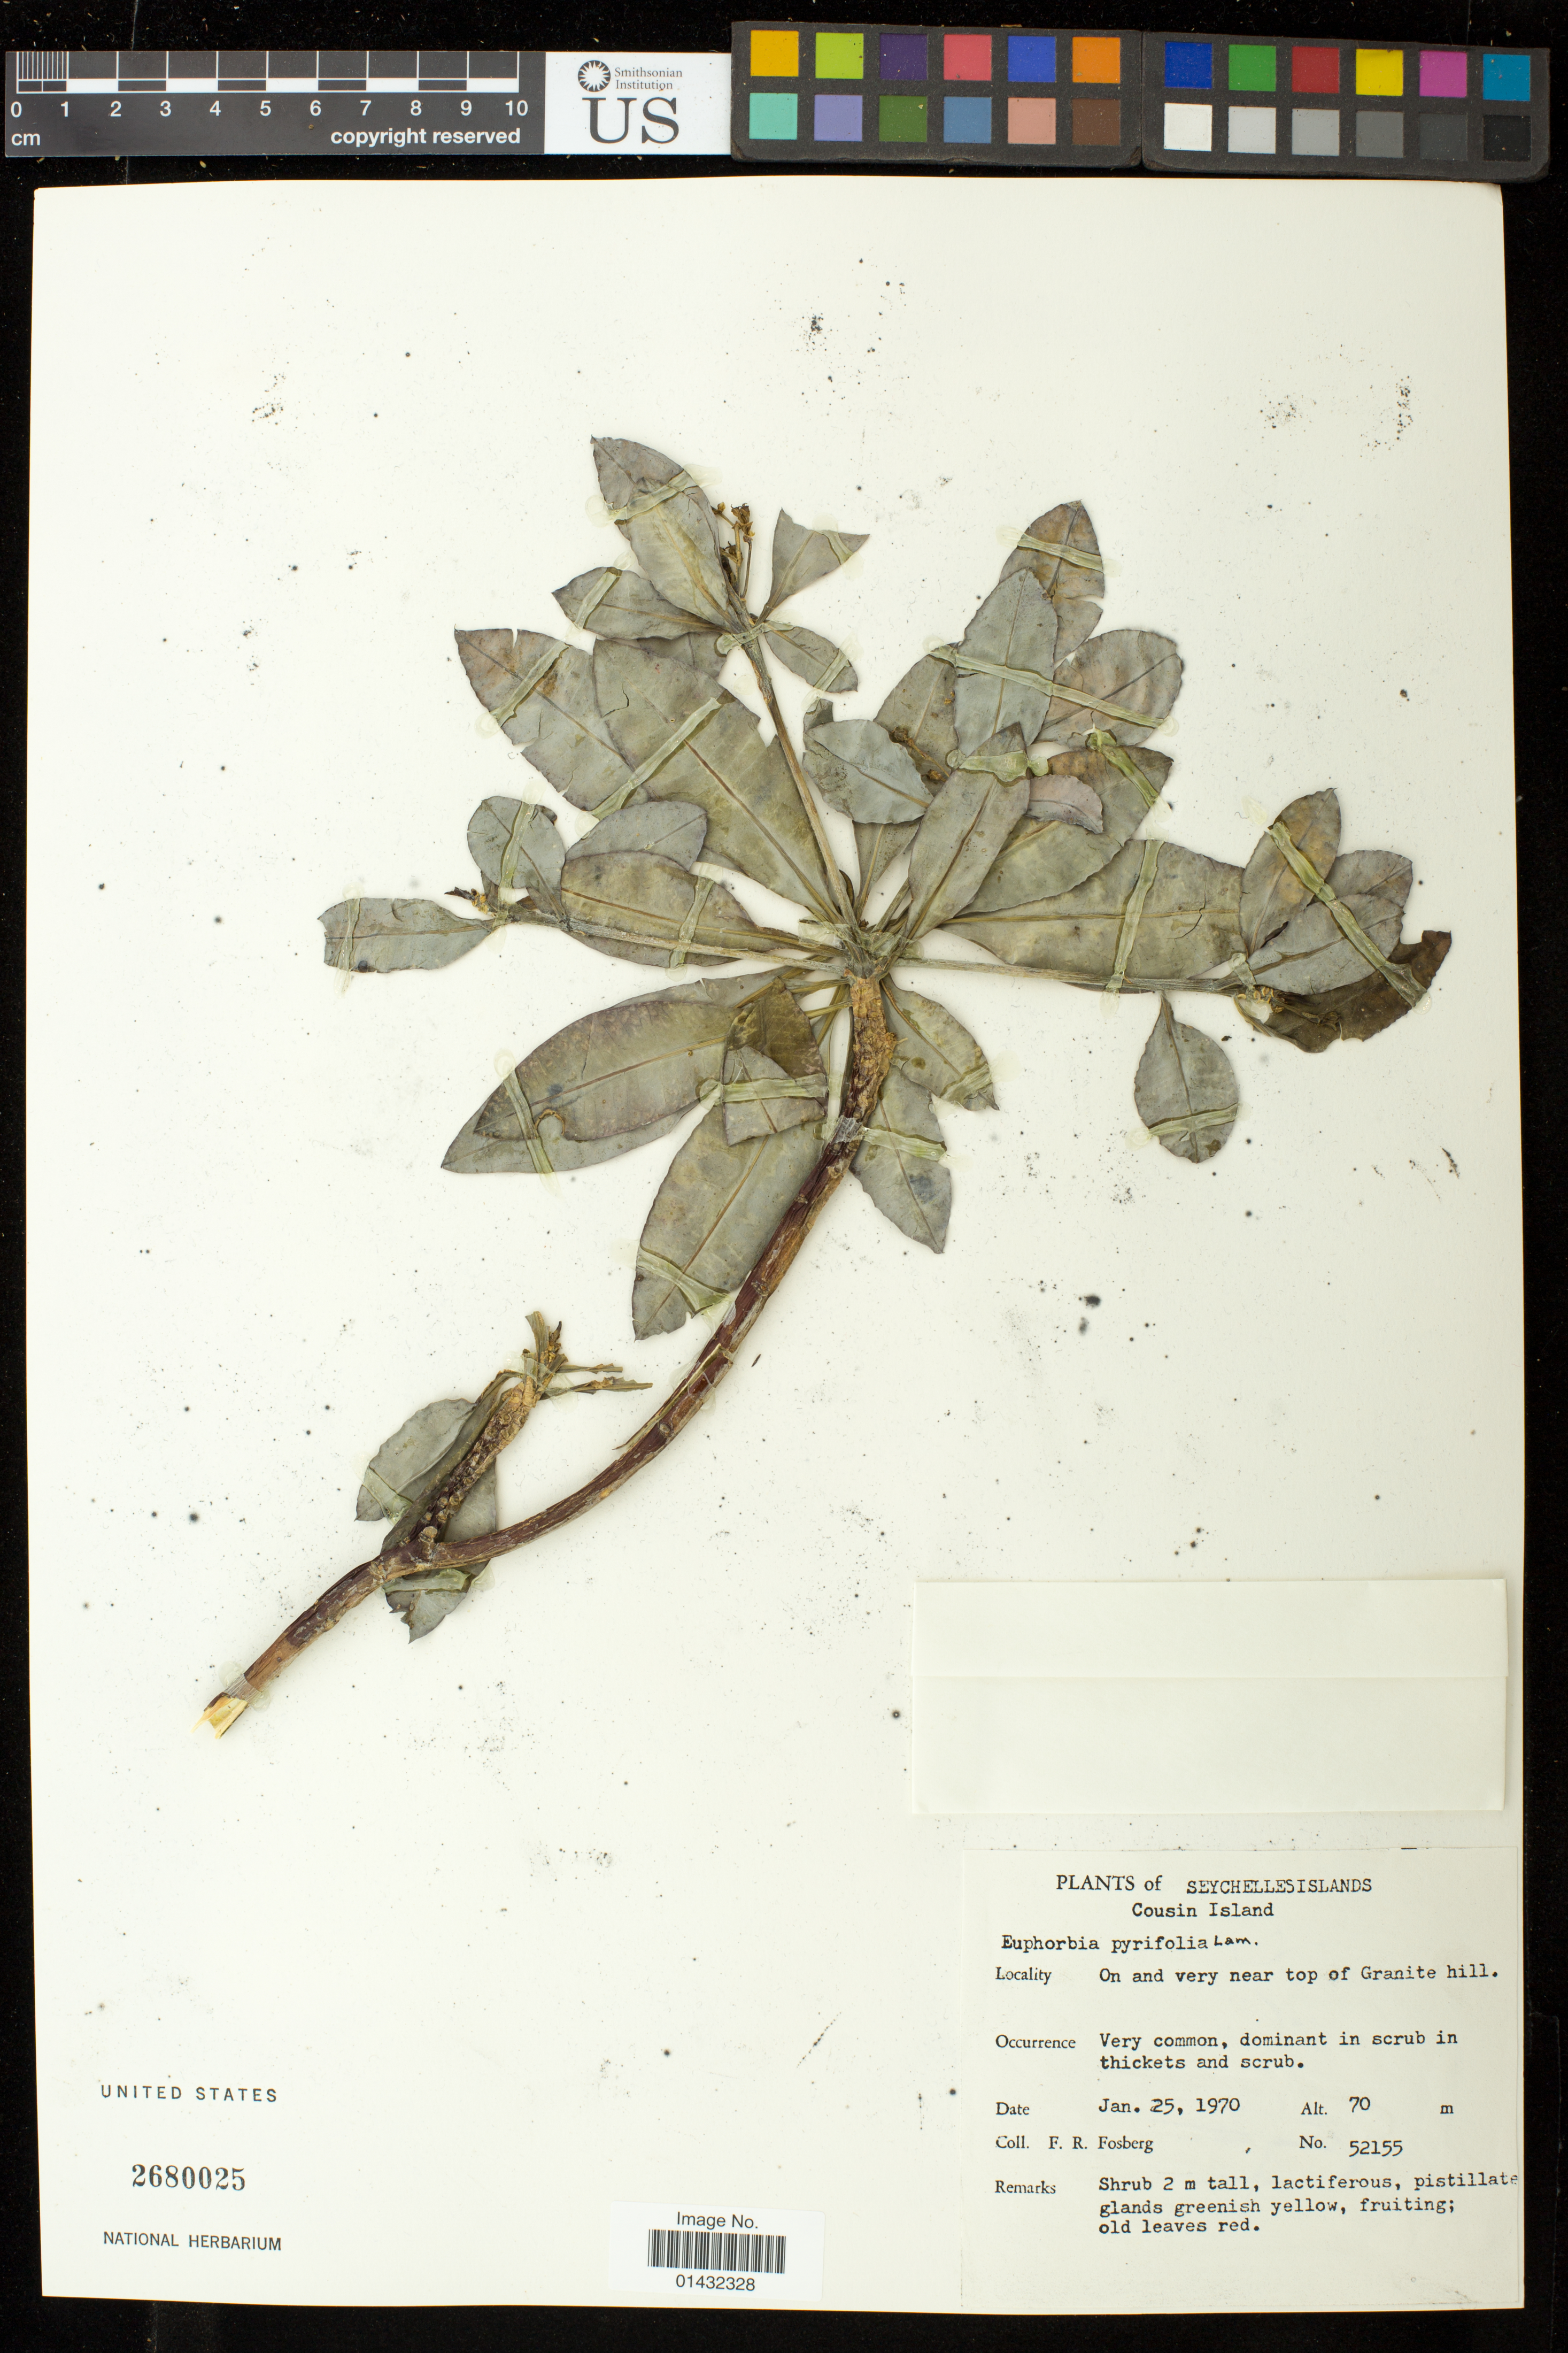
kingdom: Plantae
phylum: Tracheophyta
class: Magnoliopsida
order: Malpighiales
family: Euphorbiaceae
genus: Euphorbia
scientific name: Euphorbia pyrifolia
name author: Lam.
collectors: F. R. Fosberg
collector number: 52155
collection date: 1970-01-25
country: Seychelles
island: Cousins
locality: Cousin Island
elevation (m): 70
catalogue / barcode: US 2680025